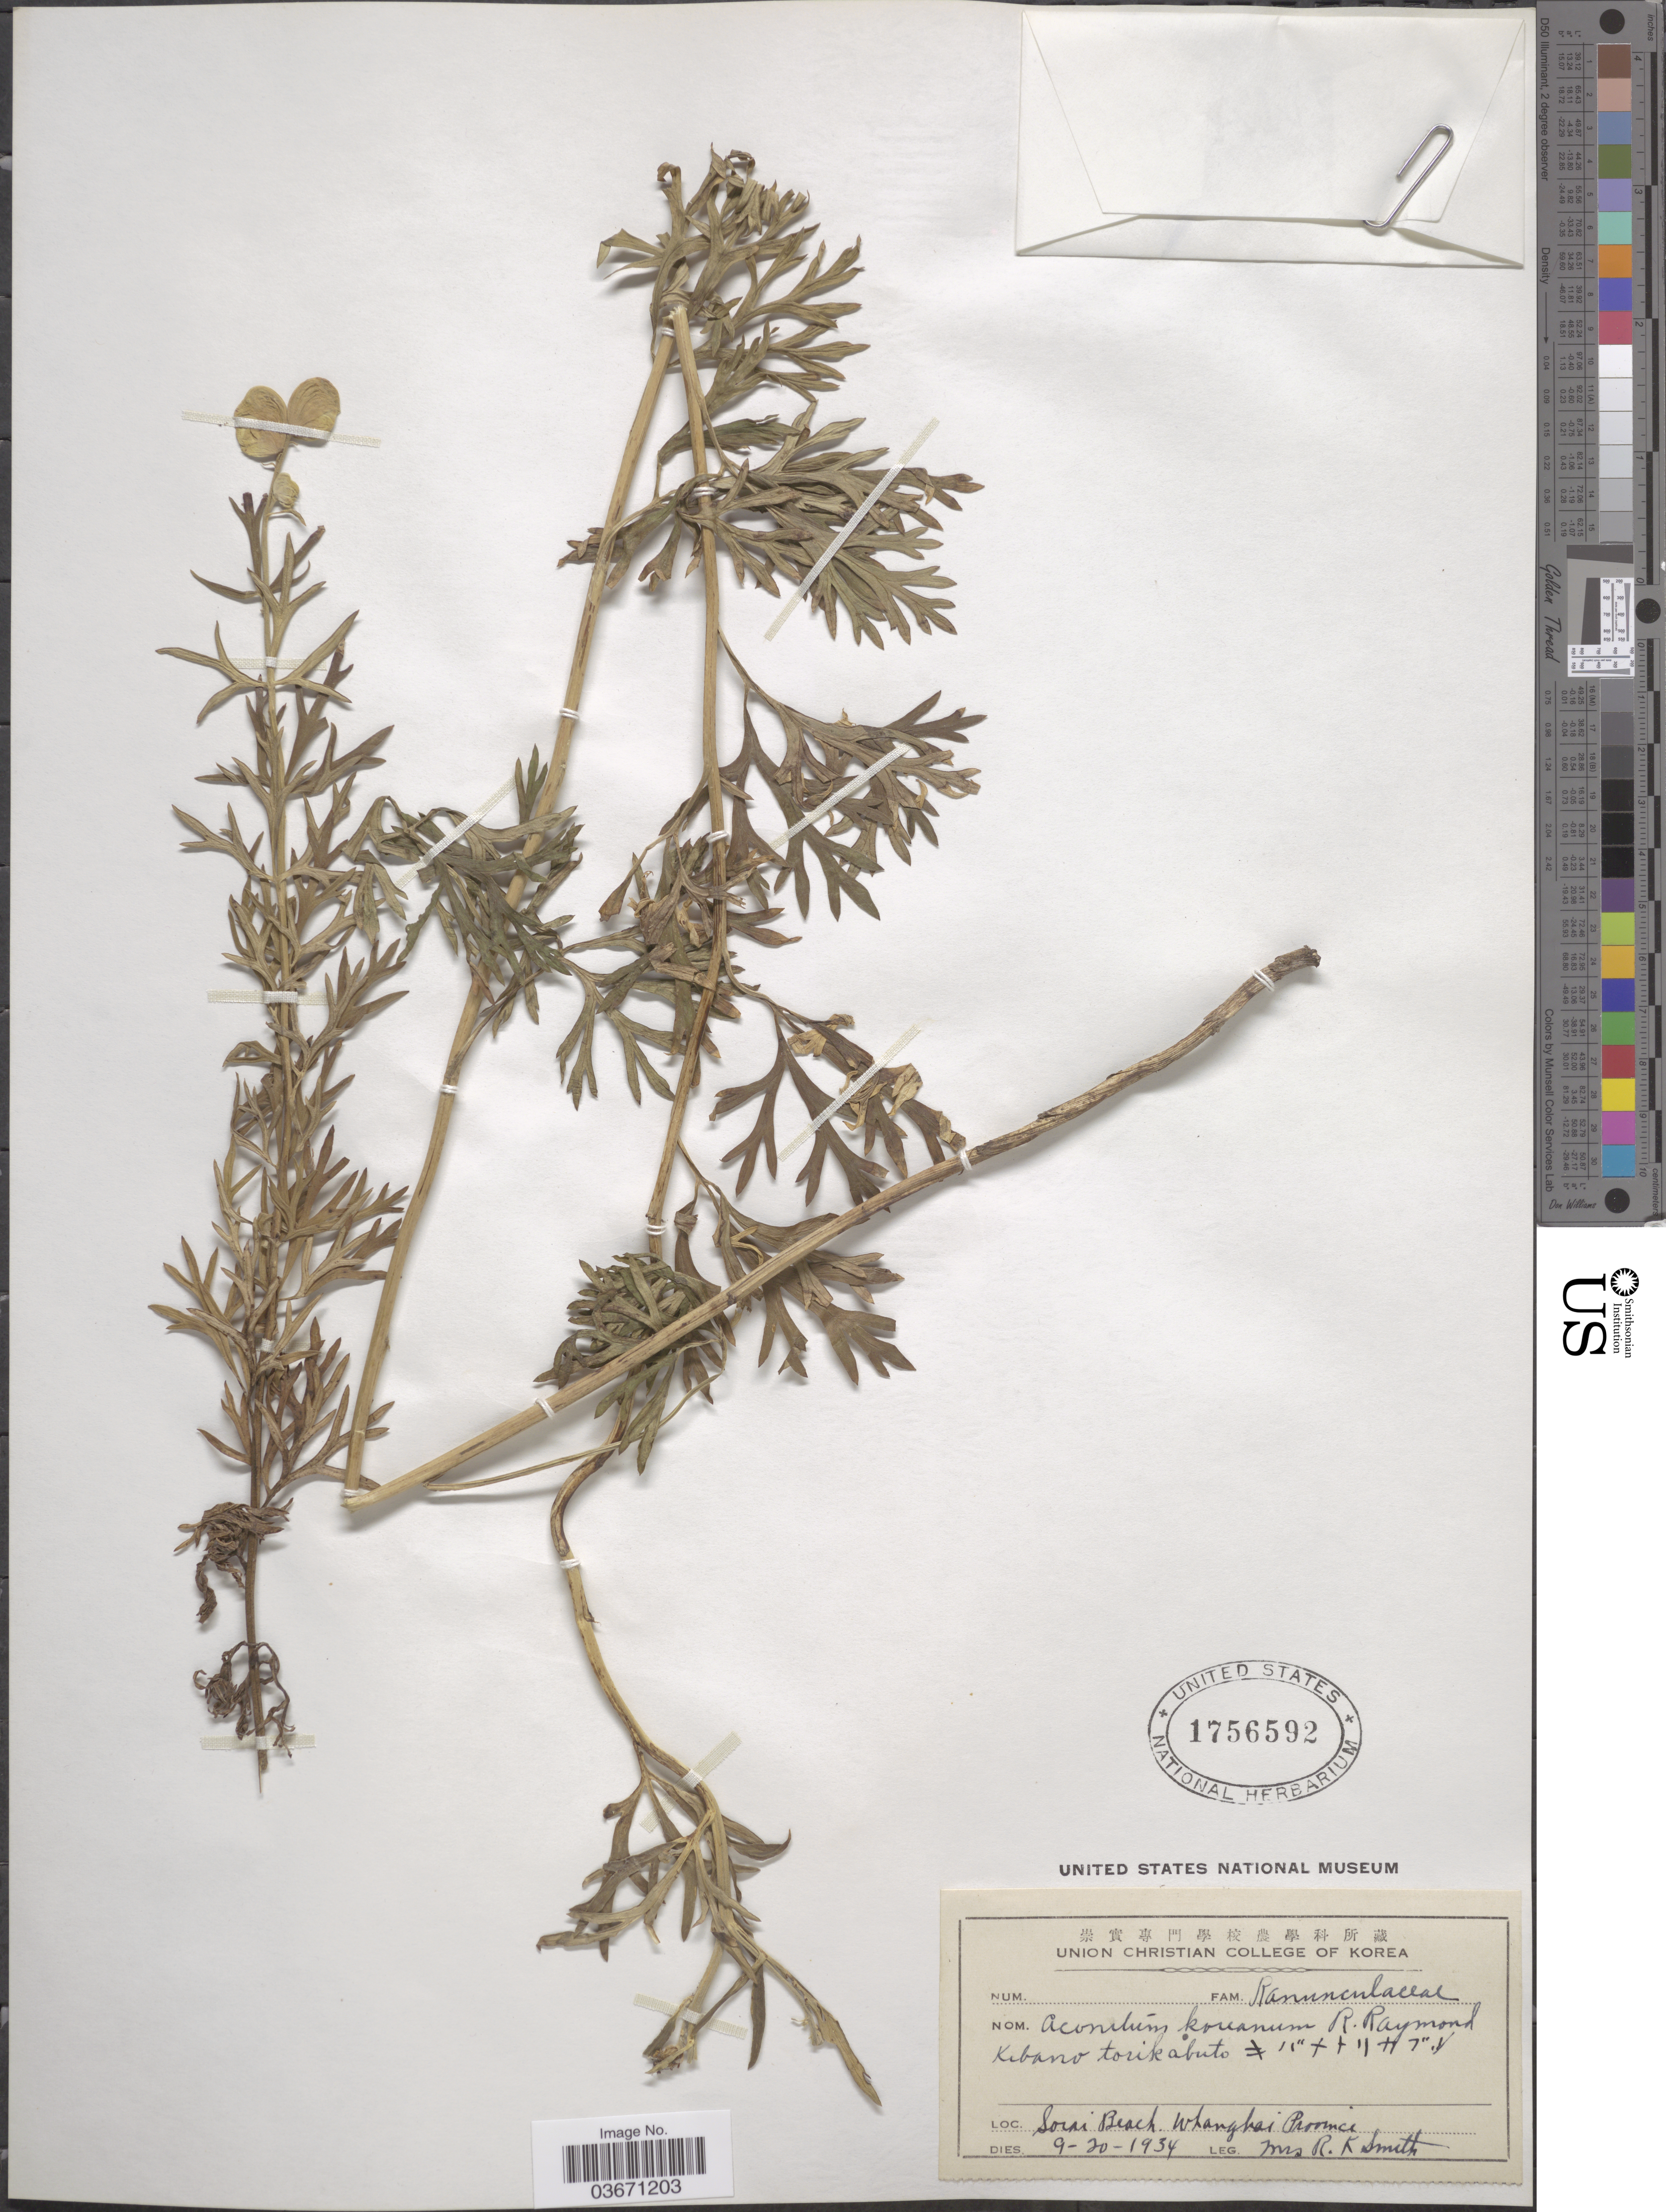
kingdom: Plantae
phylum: Tracheophyta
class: Magnoliopsida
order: Ranunculales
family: Ranunculaceae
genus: Aconitum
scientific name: Aconitum coreanum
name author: (H. Lév.) Rapaics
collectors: Mrs. R. K. Smith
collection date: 1934-09-20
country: North Korea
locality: Sorai Beach. Whanghai Province.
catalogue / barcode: US 1756592